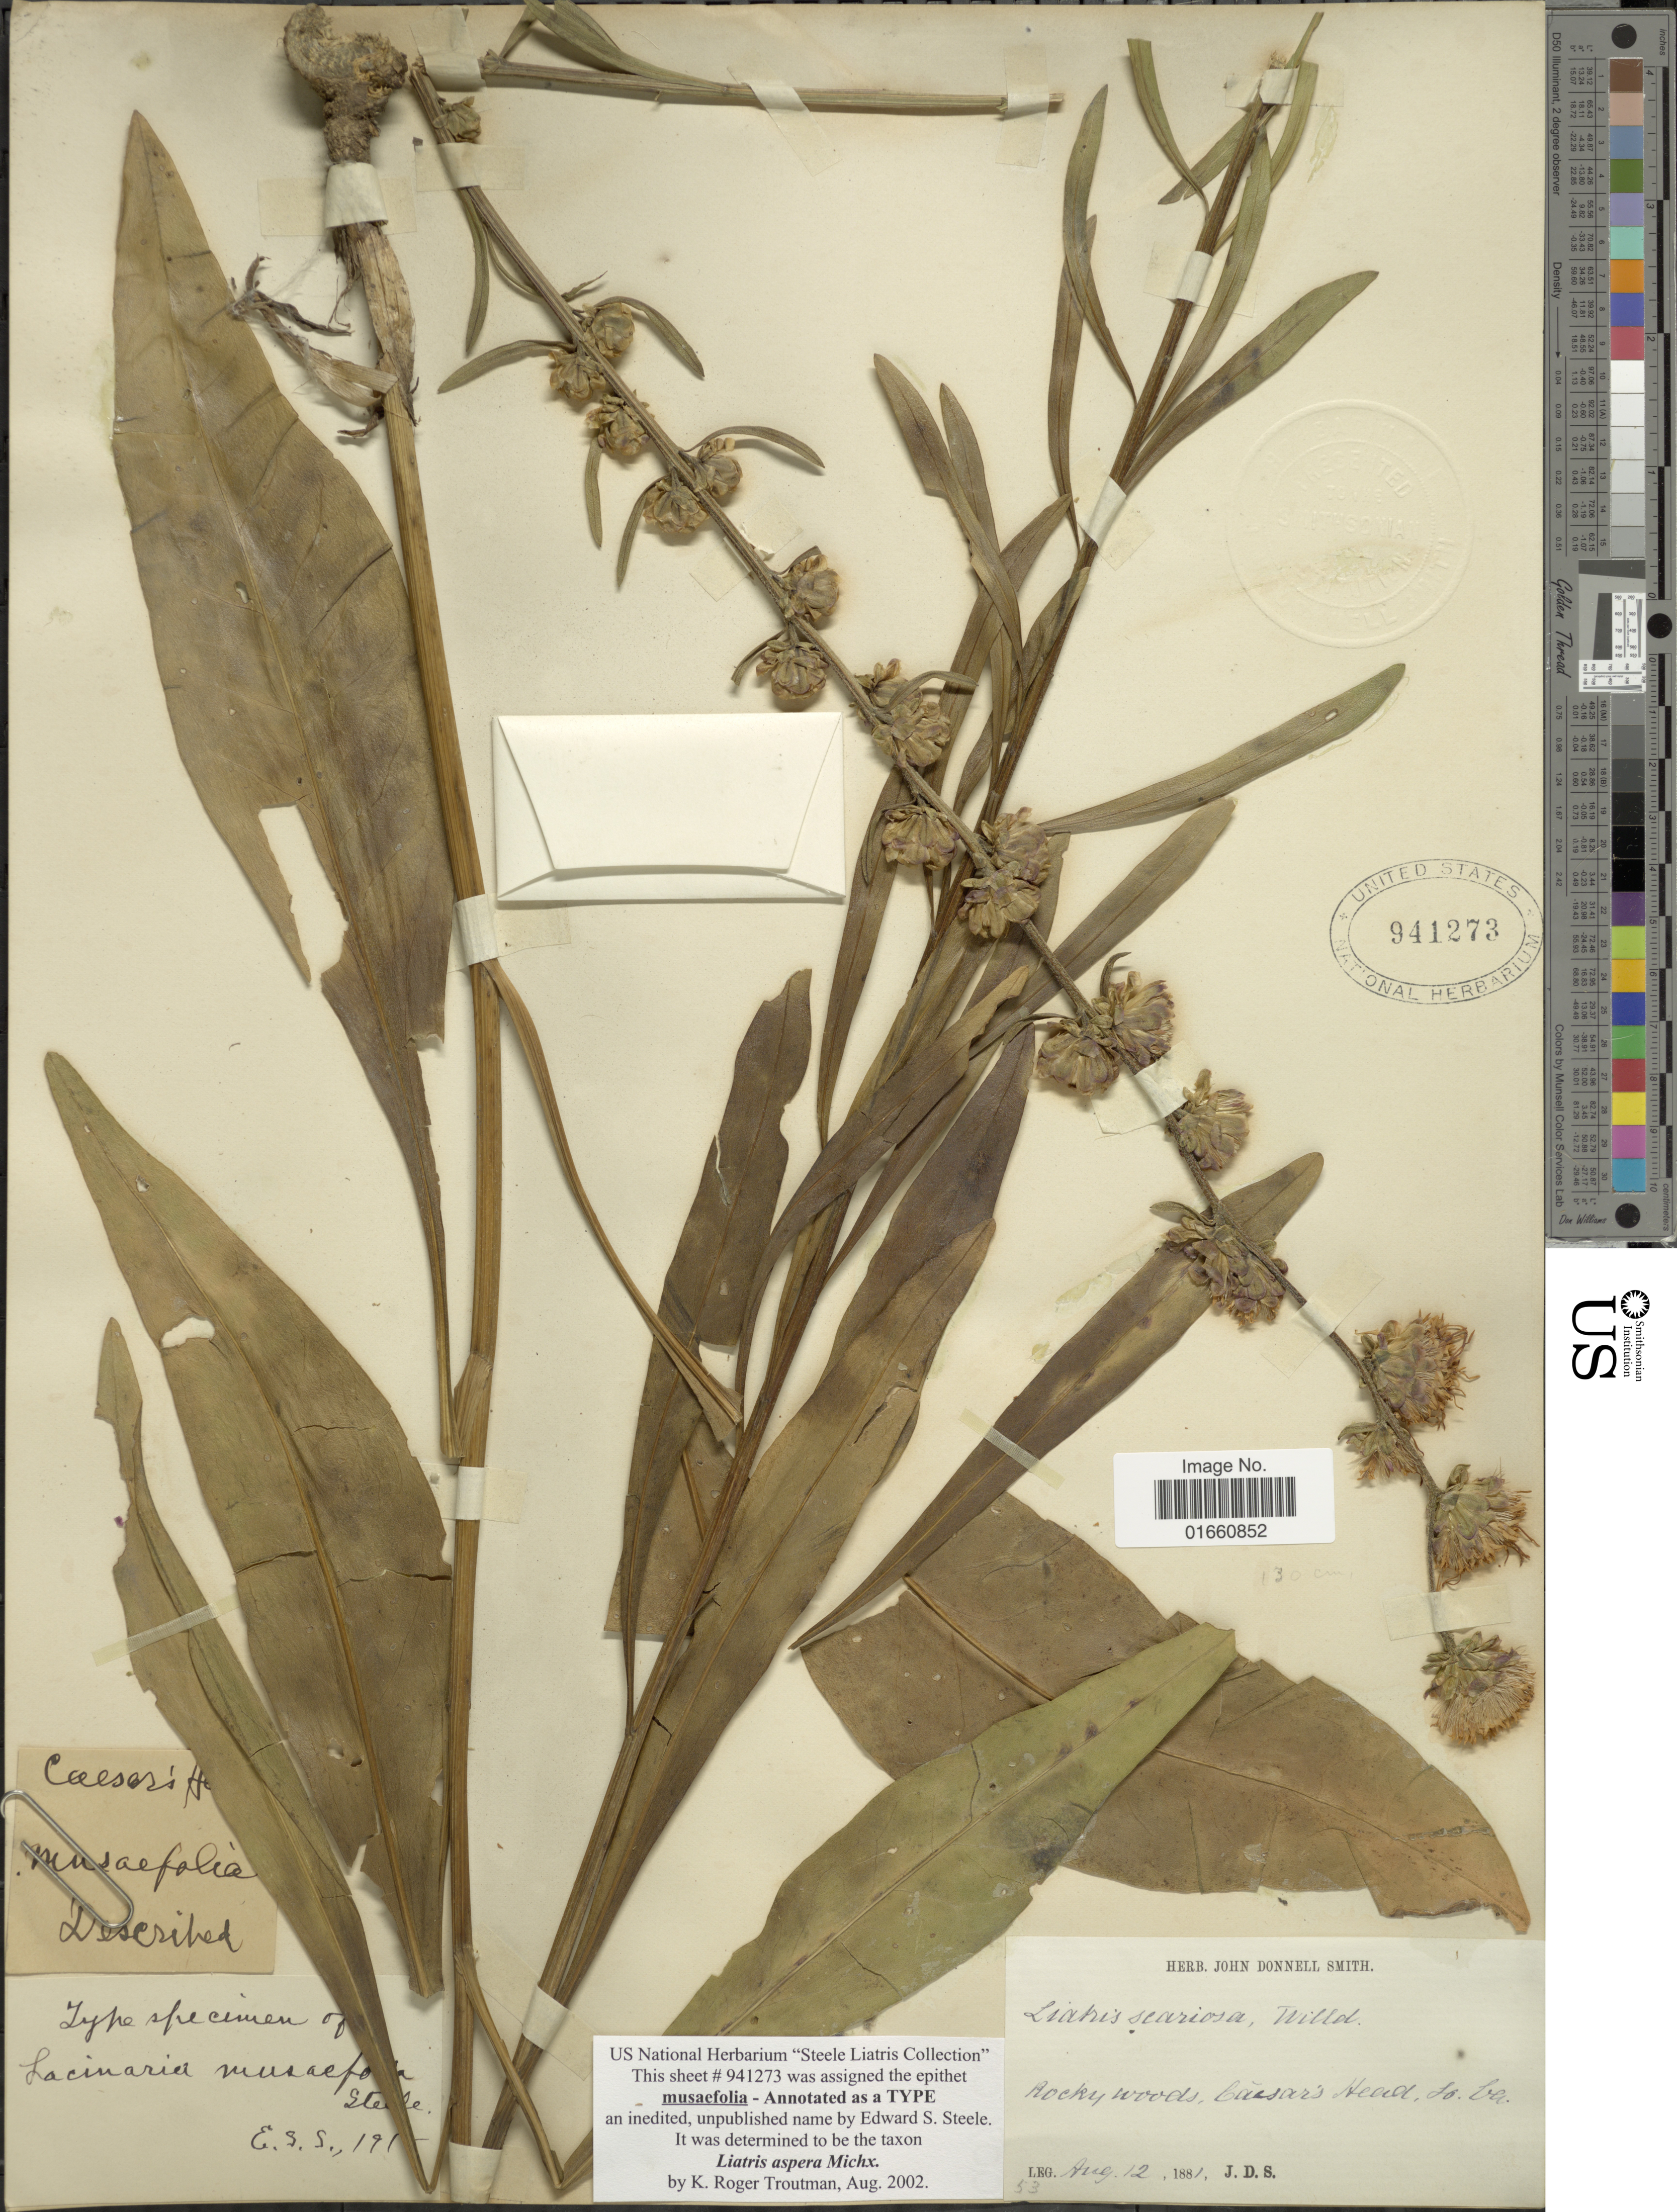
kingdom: Plantae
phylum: Tracheophyta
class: Magnoliopsida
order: Asterales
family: Asteraceae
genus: Liatris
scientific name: Liatris aspera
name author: Michx.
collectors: J. Donnell Smith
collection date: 1881-08-12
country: United States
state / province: South Carolina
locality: Rocky woods, Caesar's Head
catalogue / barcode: US 941273